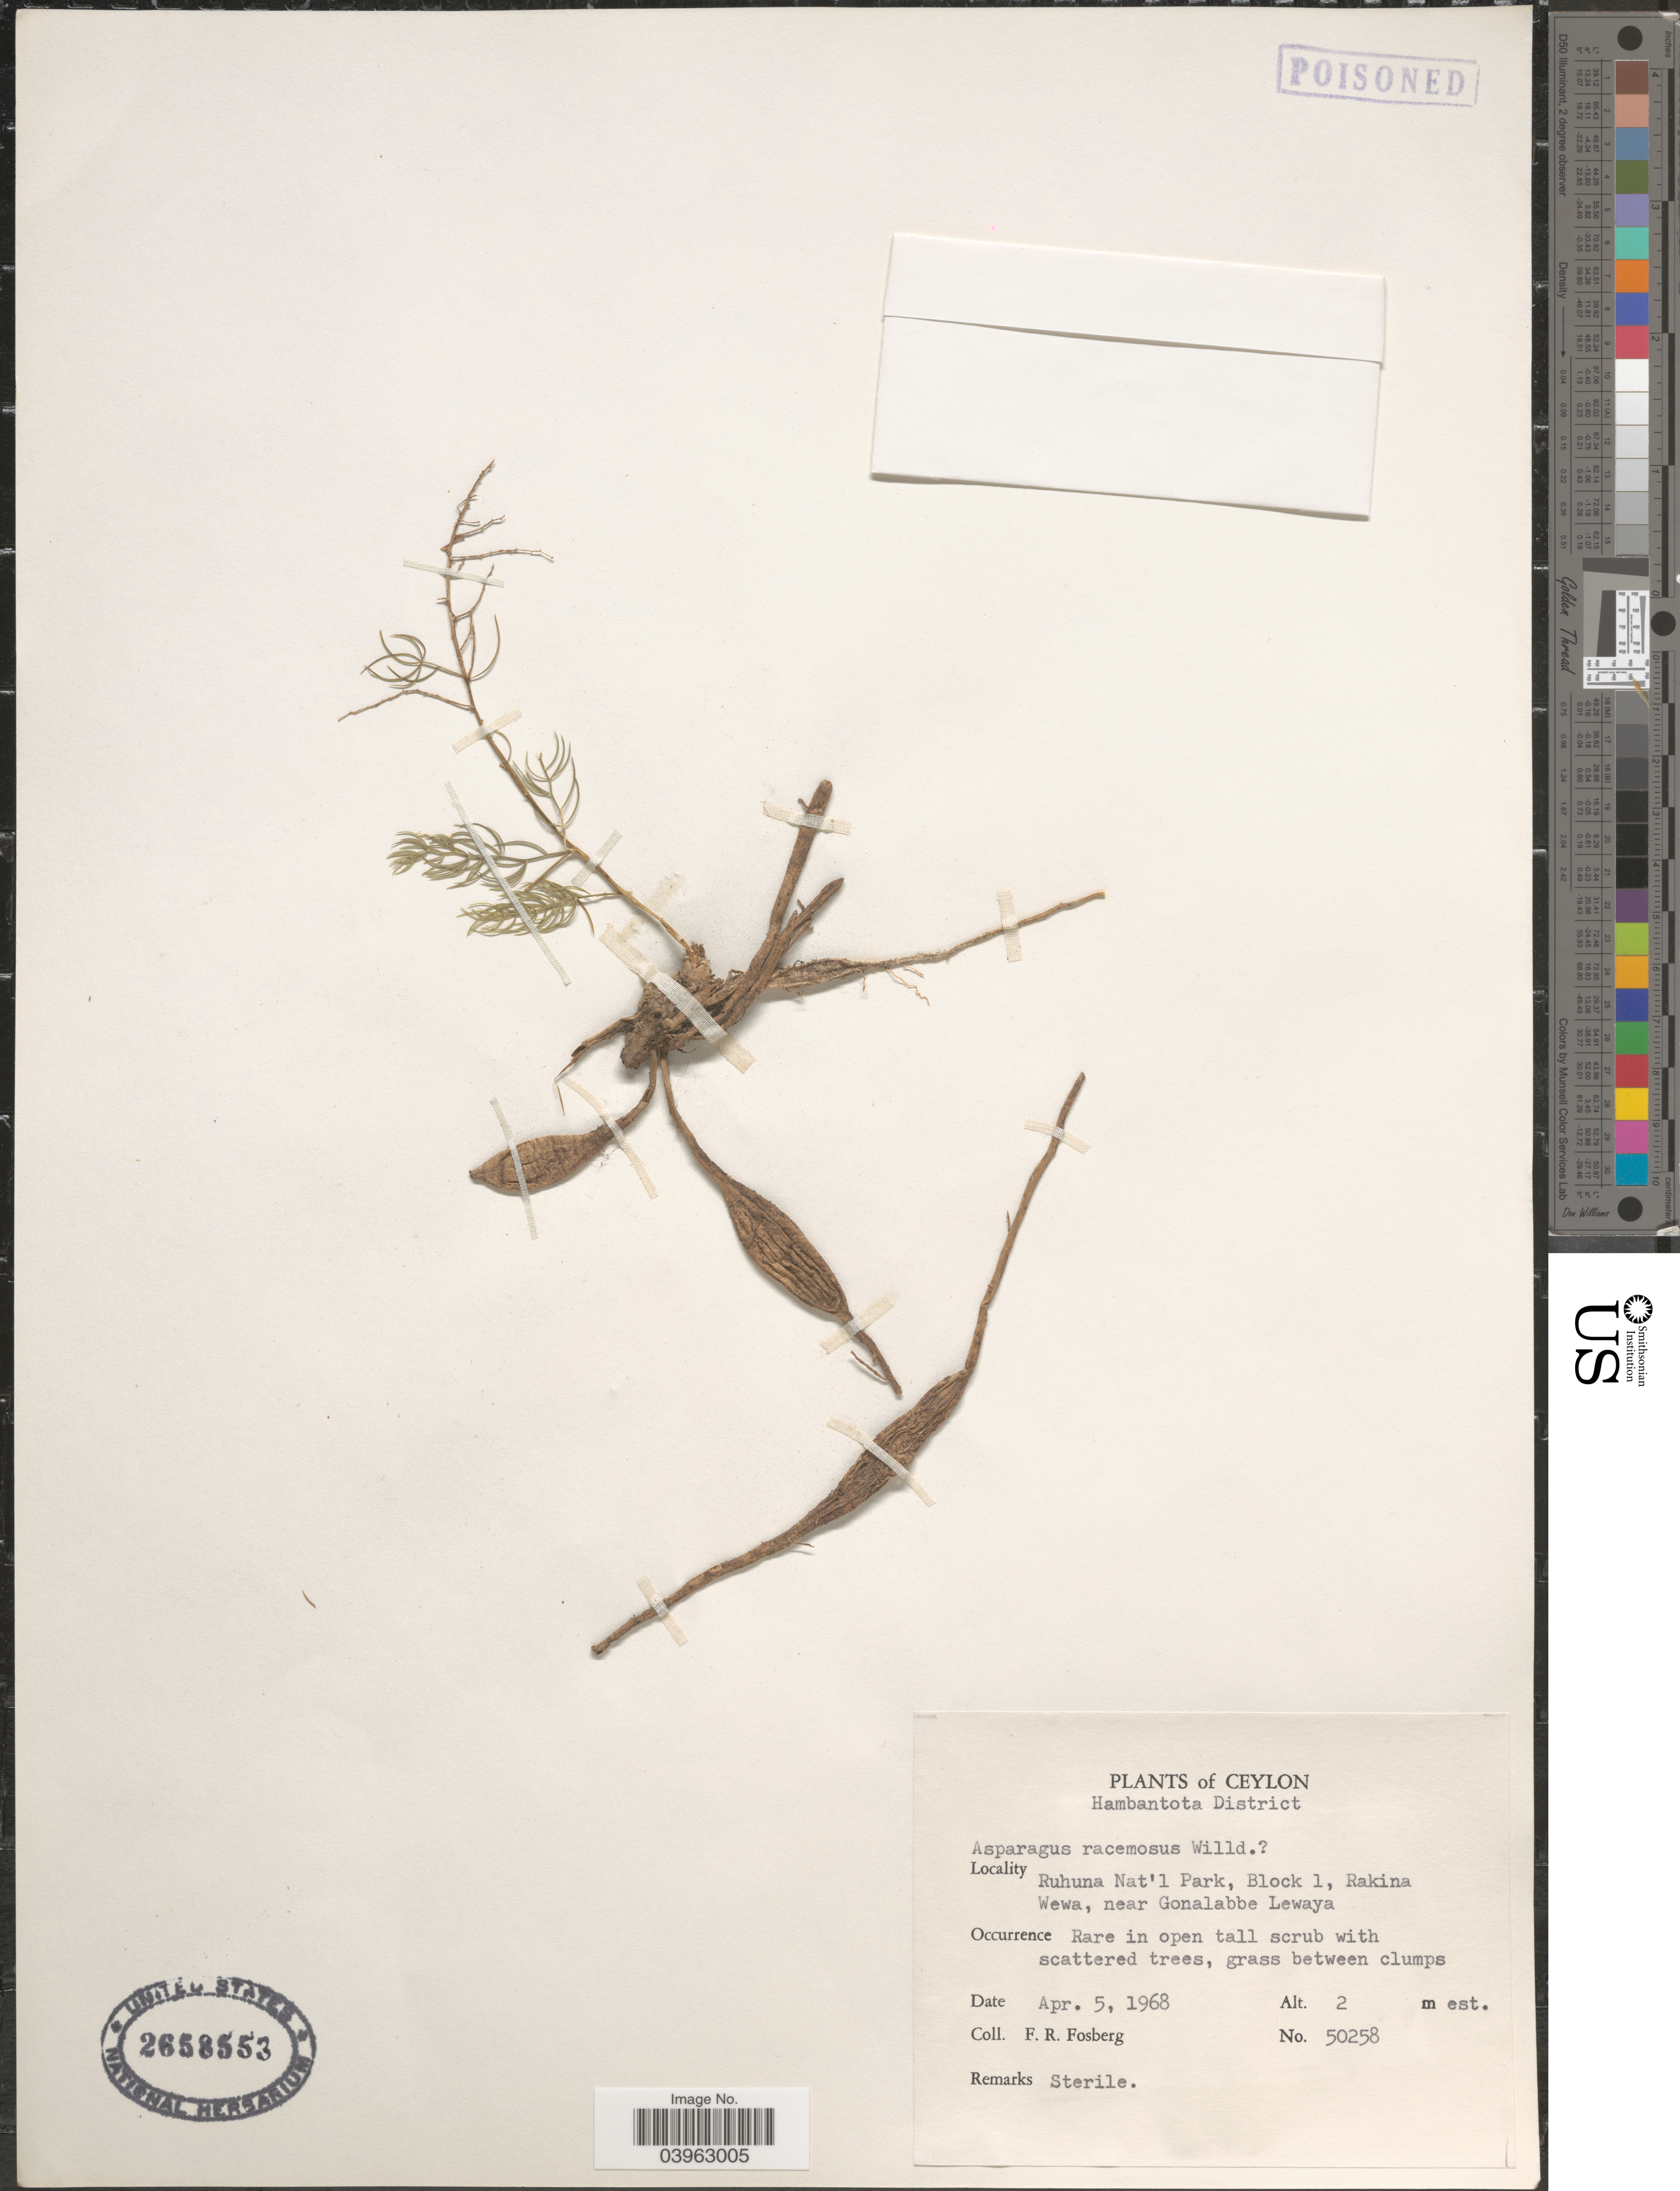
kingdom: Plantae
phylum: Tracheophyta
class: Liliopsida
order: Asparagales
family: Asparagaceae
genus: Asparagus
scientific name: Asparagus racemosus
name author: Willd.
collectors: F. R. Fosberg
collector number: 50258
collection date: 1968-04-05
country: Sri Lanka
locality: Ceylon. Hambantota District. Ruhuna Nat'l Park, Block I, Rakina Wewa, near Gonalabbe Lewaya.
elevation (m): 2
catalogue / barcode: US 2658553